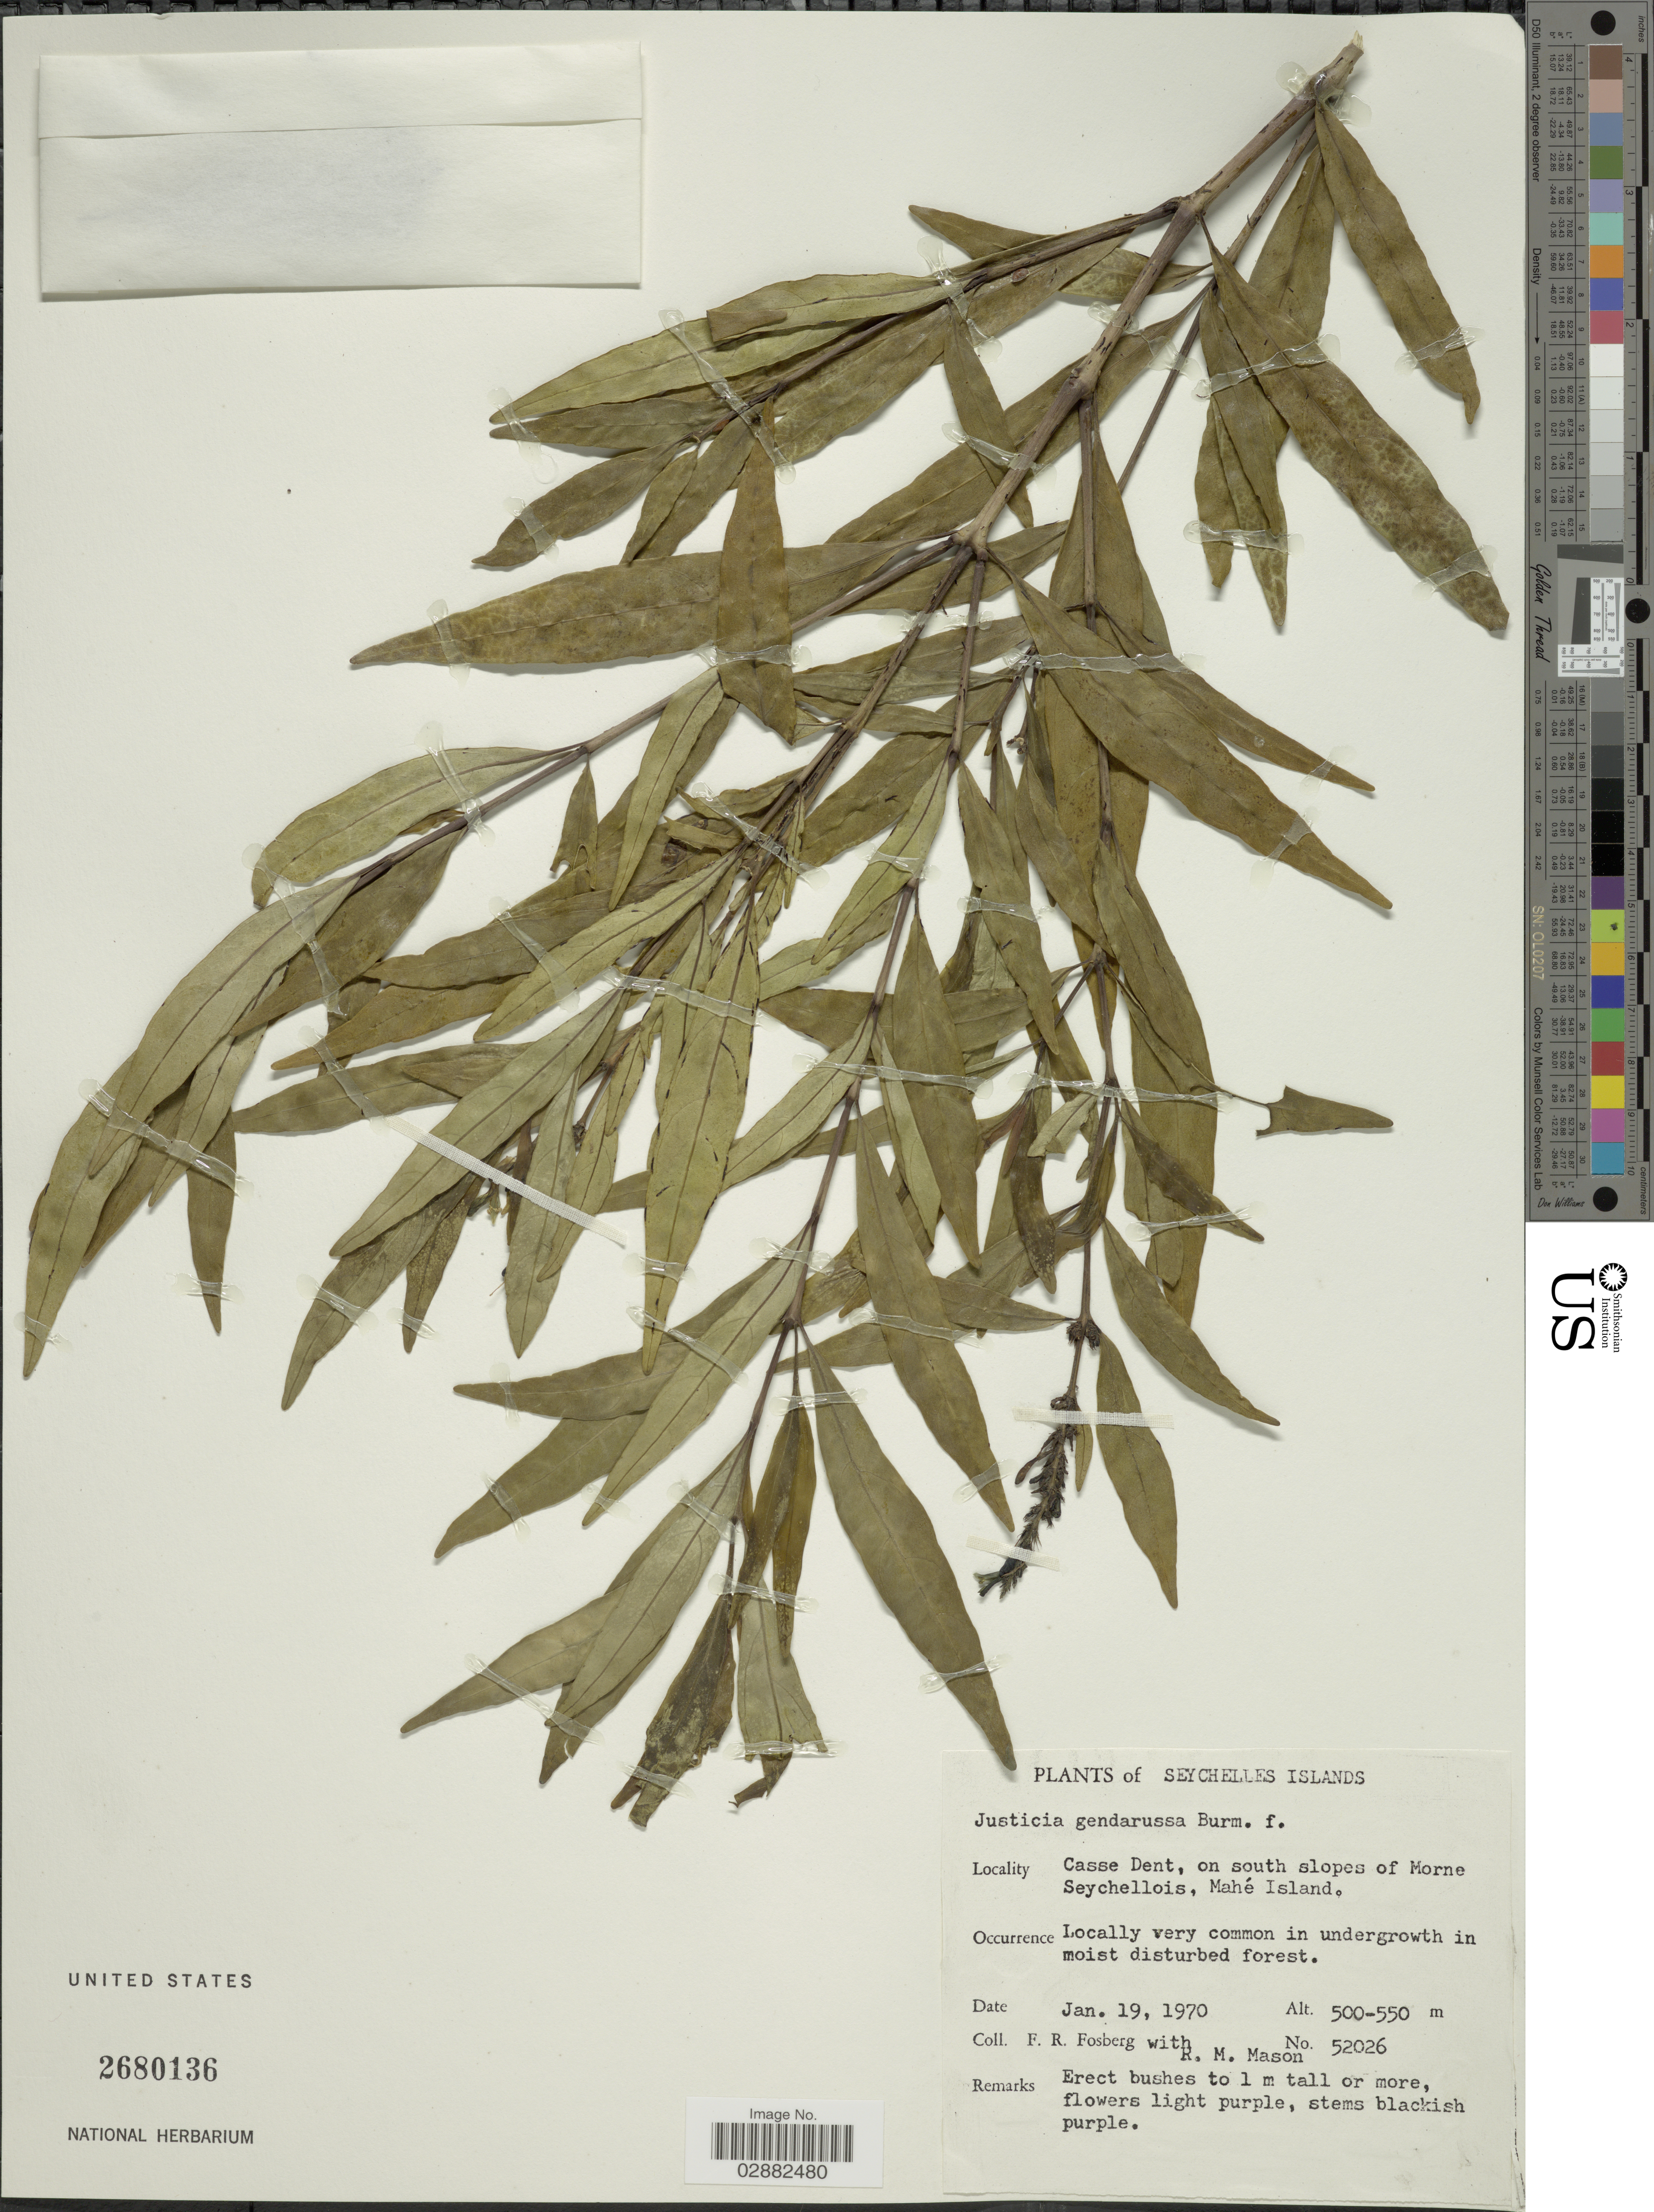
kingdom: Plantae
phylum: Tracheophyta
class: Magnoliopsida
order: Lamiales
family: Acanthaceae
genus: Justicia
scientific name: Justicia gendarussa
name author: Burm. f.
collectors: F. R. Fosberg & R. Mason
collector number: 52026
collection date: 1970-01-19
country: Seychelles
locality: Casse Dent, on south slopes of Morne Seychellois, Mahé Island.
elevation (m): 500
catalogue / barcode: US 2680136